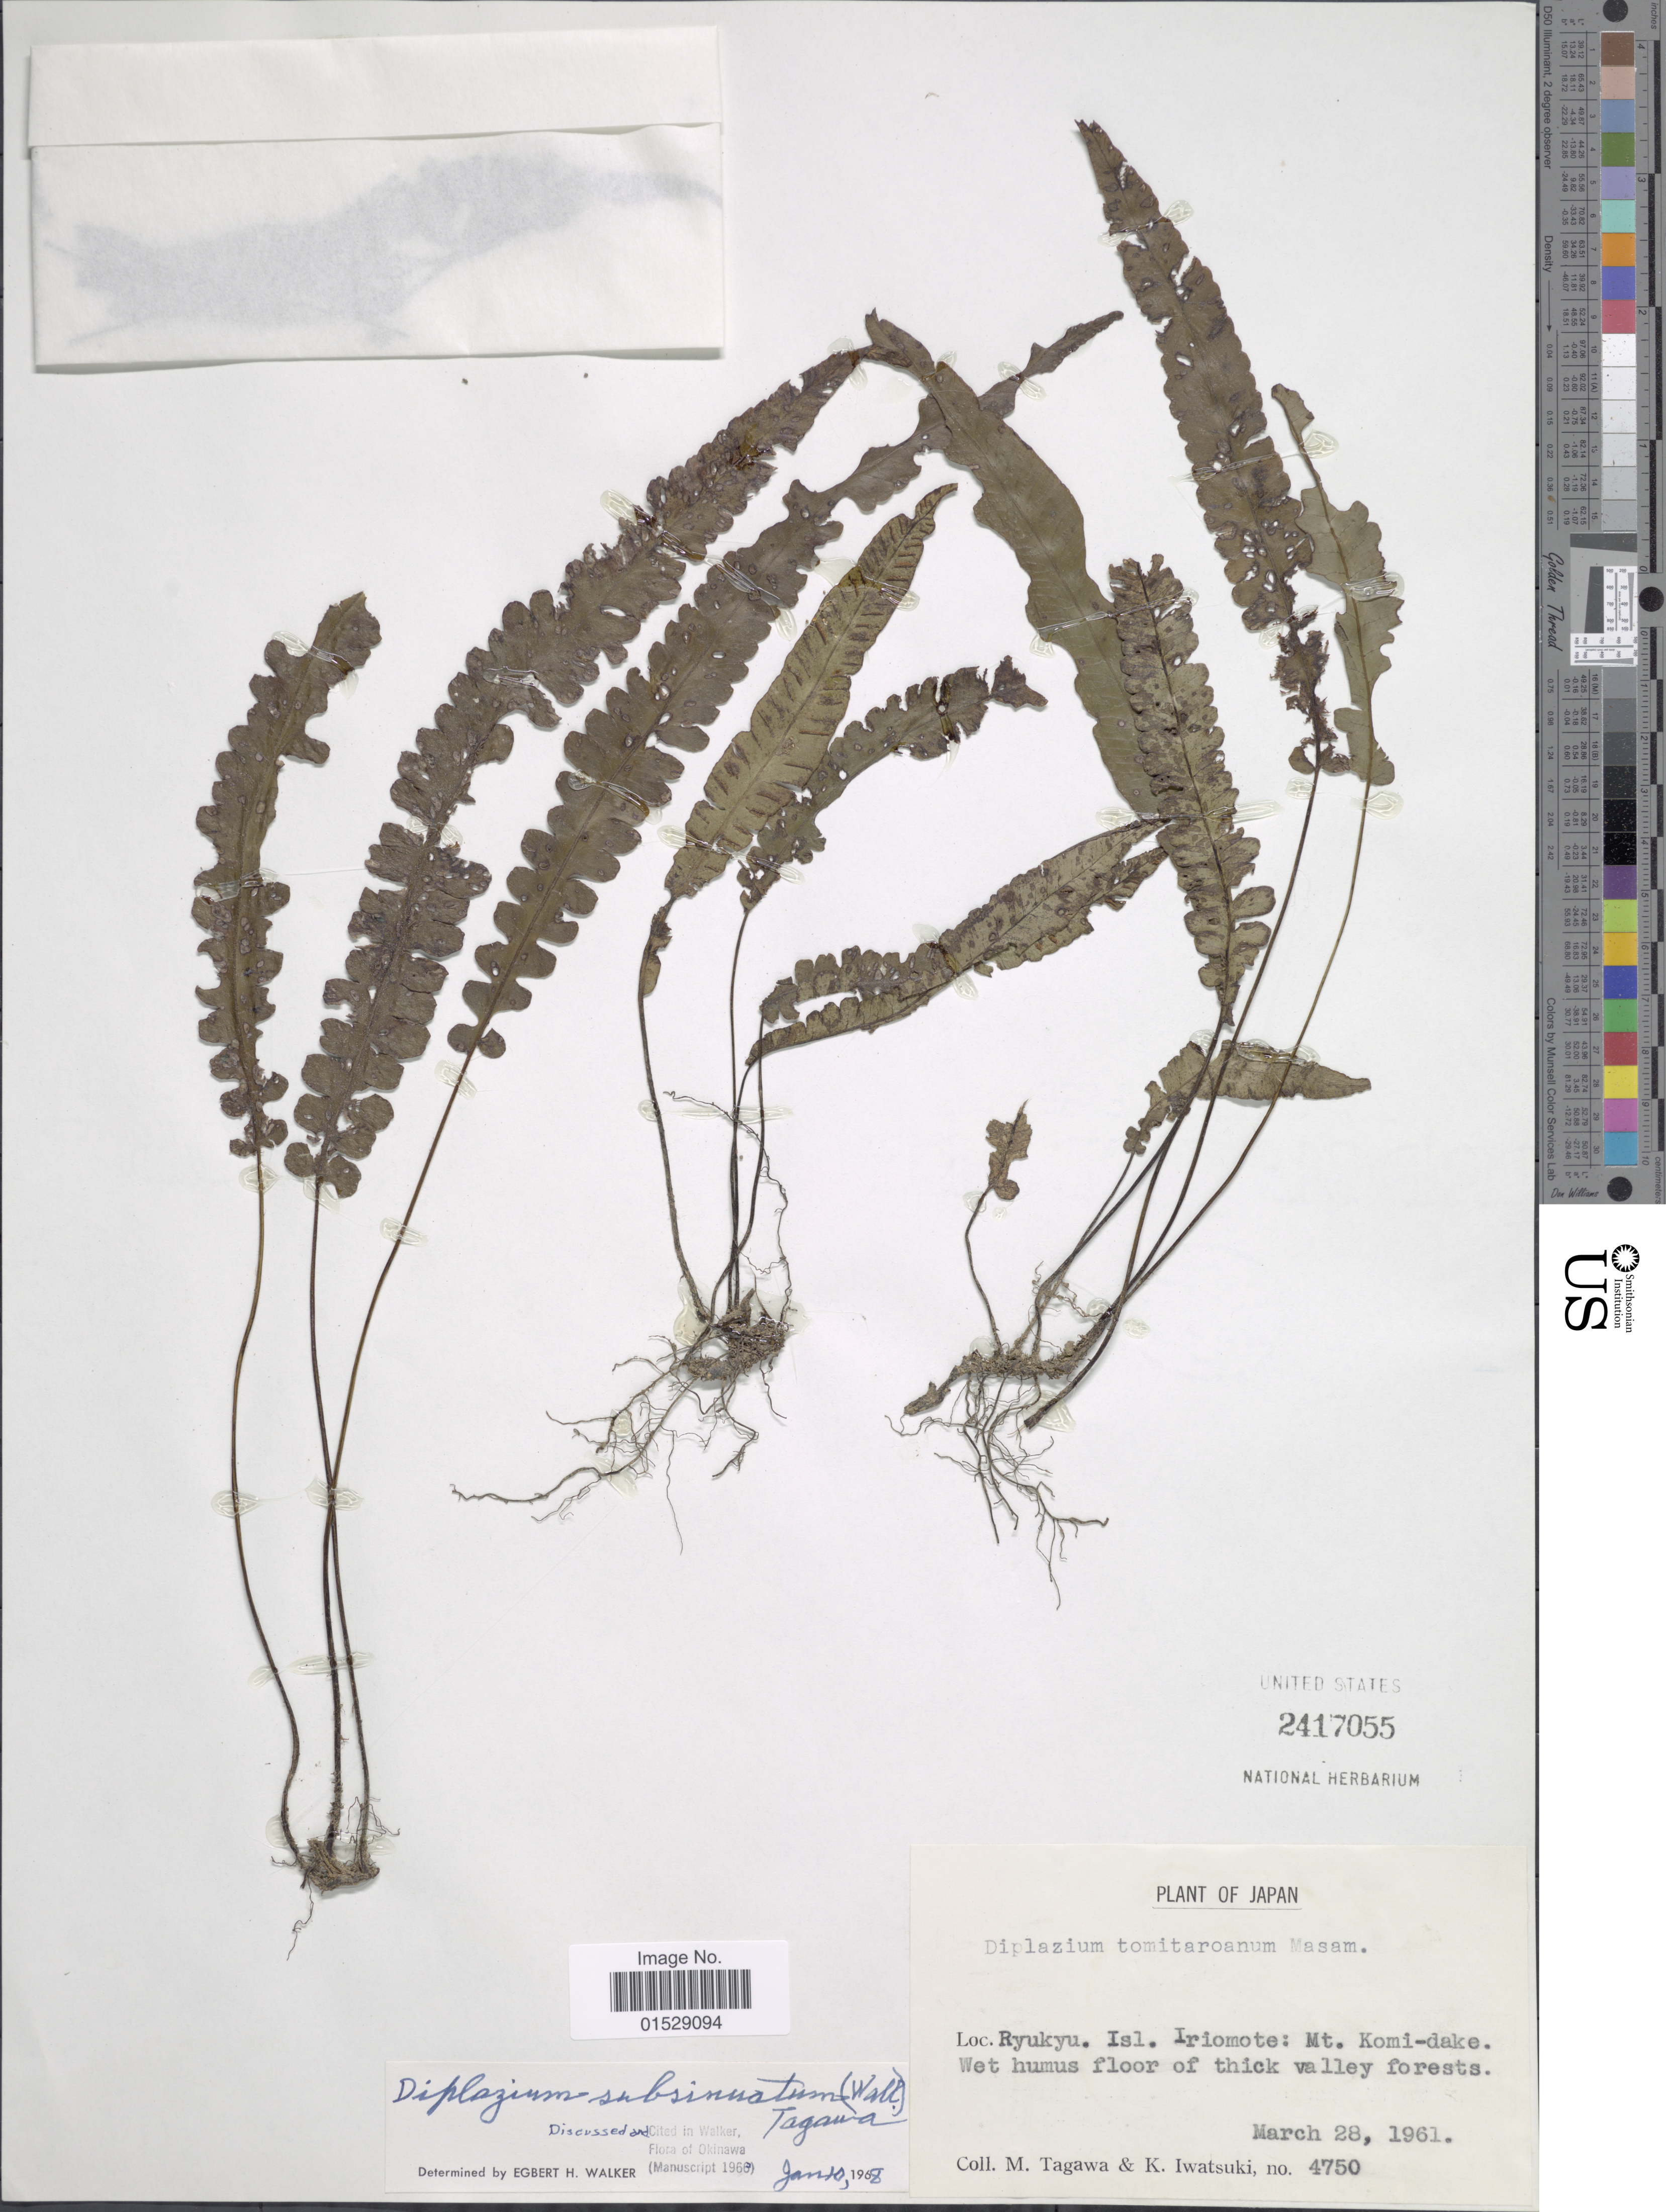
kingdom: Plantae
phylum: Tracheophyta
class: Polypodiopsida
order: Polypodiales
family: Athyriaceae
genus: Deparia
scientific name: Deparia lancea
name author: (Thunb.) Fraser-Jenk.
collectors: M. Tagawa & K. Iwatsuki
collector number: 4750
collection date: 1961-03-28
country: Japan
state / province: Okinawa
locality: Ryukyu. Isl. Iriomote: Mt. Komi-dake, wet humus floor of thick valley forests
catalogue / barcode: US 2417055